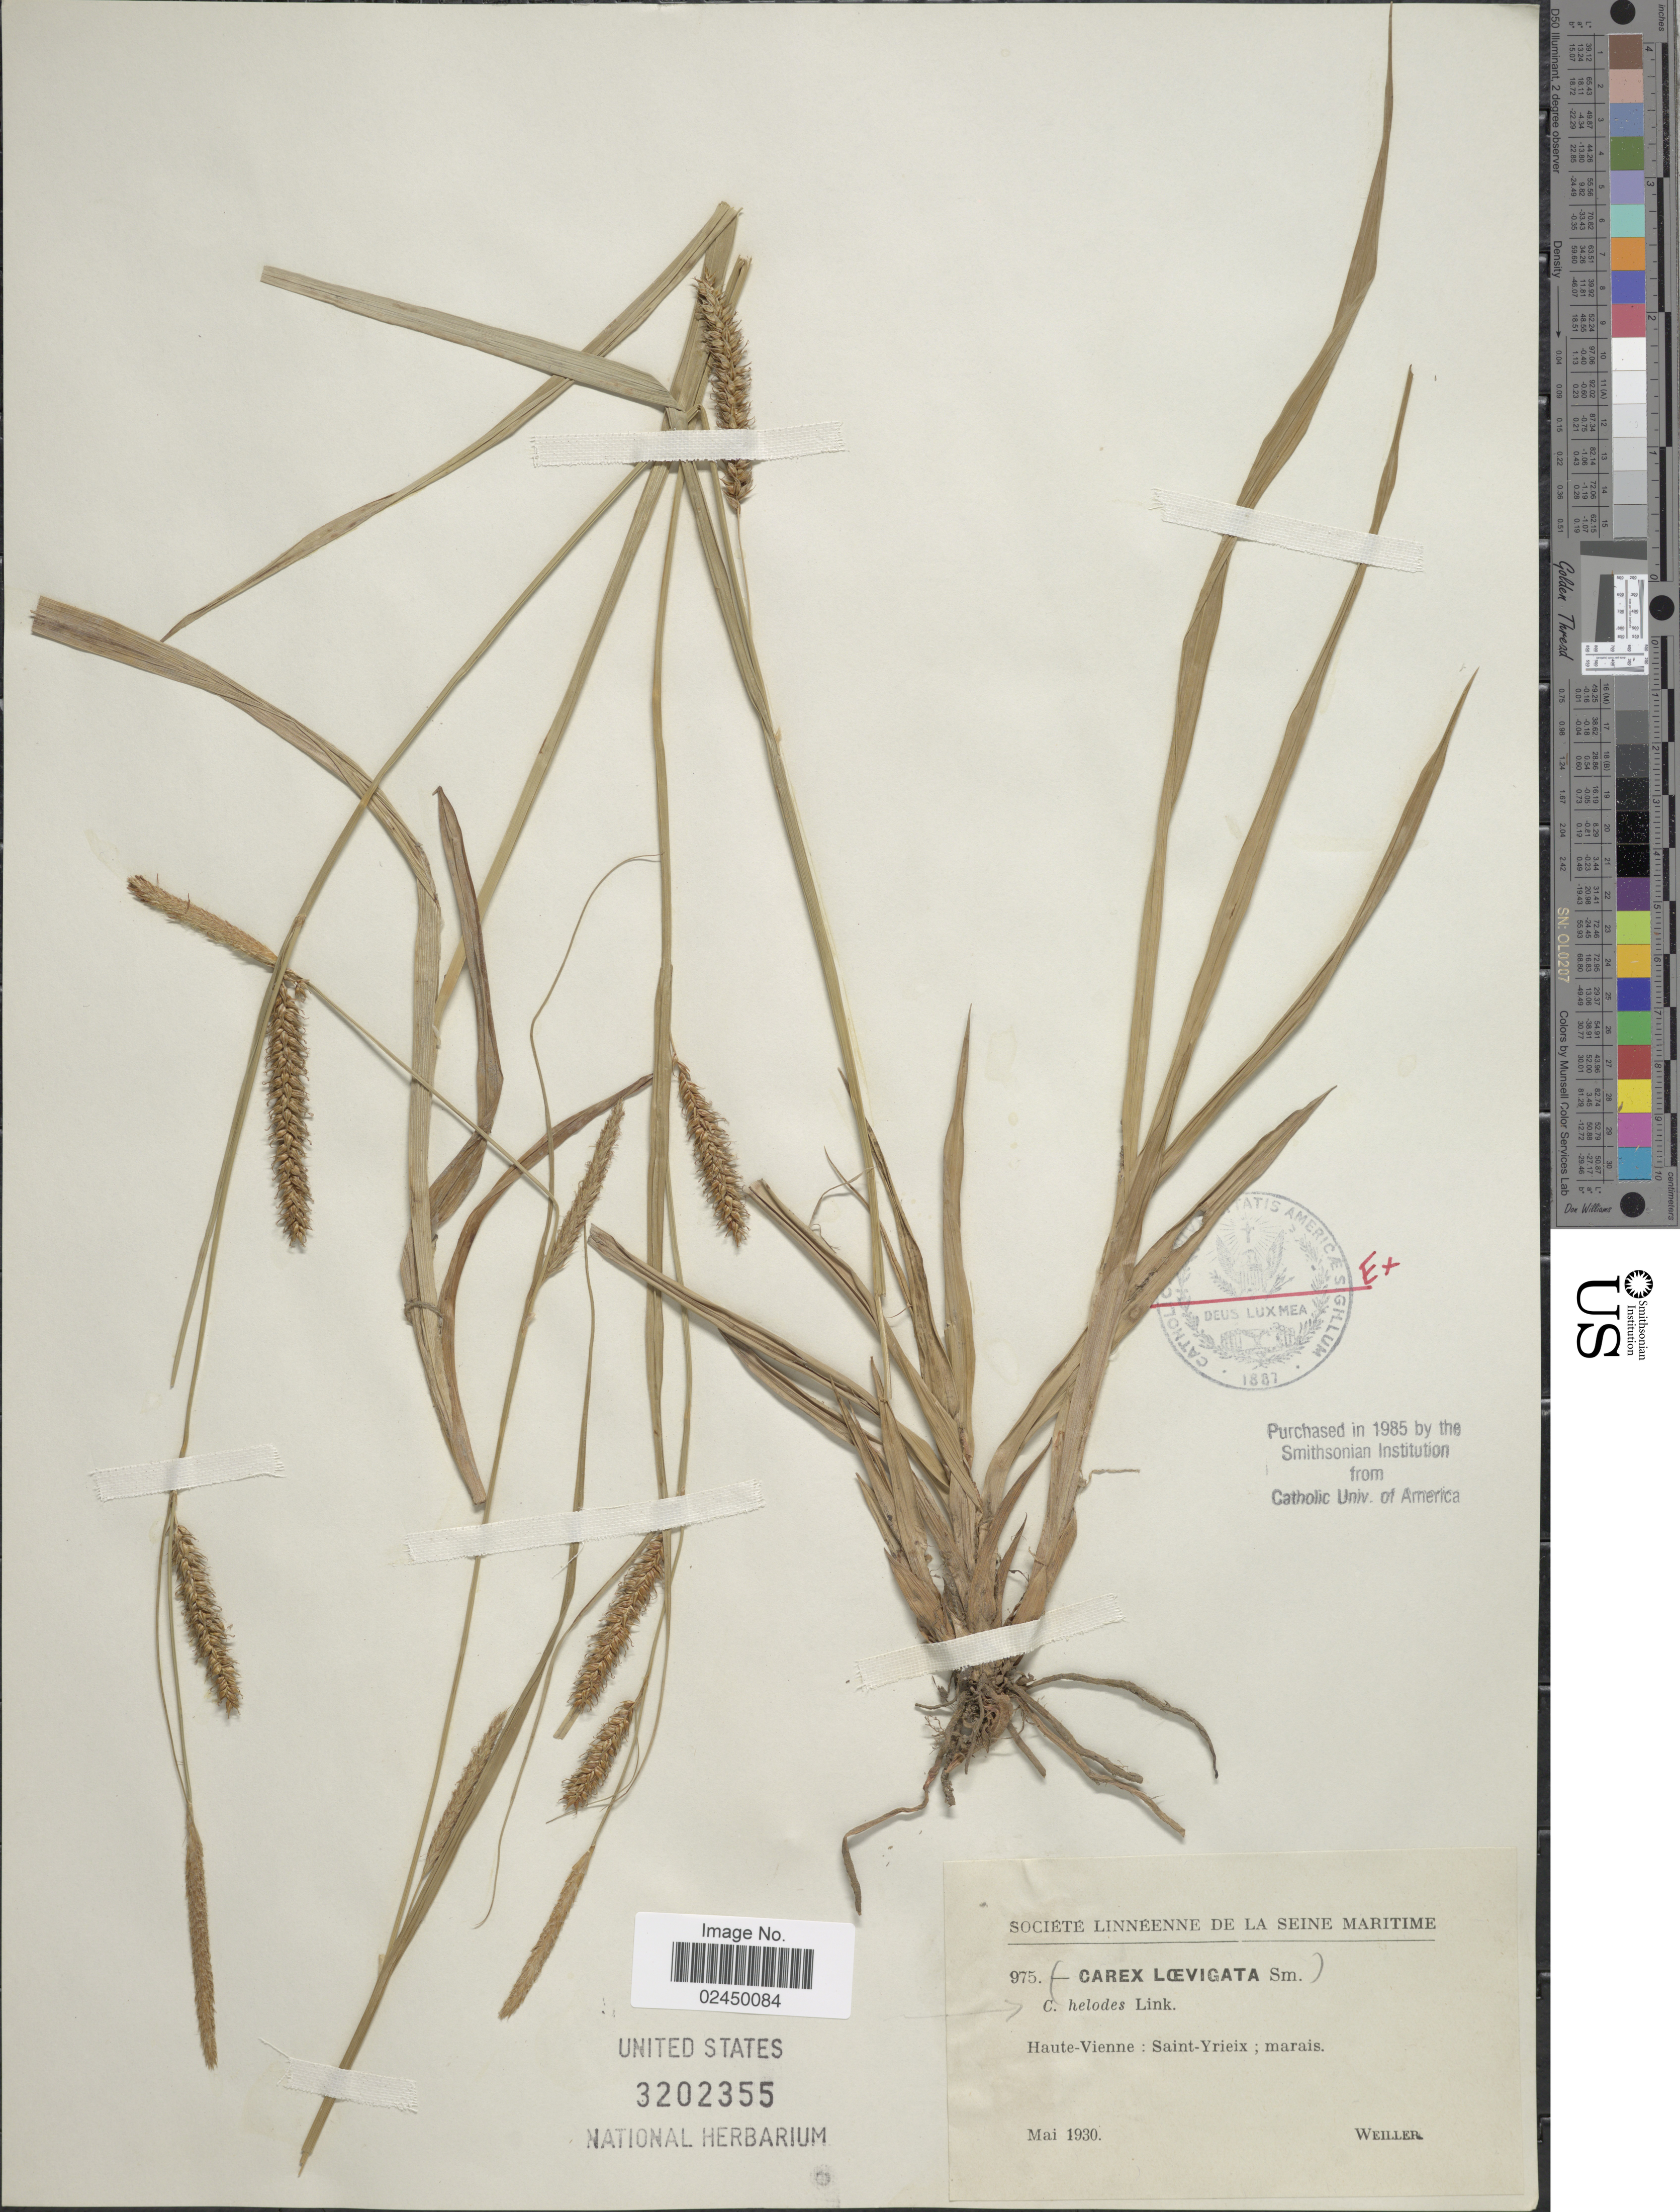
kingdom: Plantae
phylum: Tracheophyta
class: Liliopsida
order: Poales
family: Cyperaceae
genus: Carex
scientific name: Carex laevigata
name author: Sm.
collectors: M. Weiller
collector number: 975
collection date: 1930-05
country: France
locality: Haute-Vienne: Saint-Yrieix; marais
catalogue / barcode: US 3202355